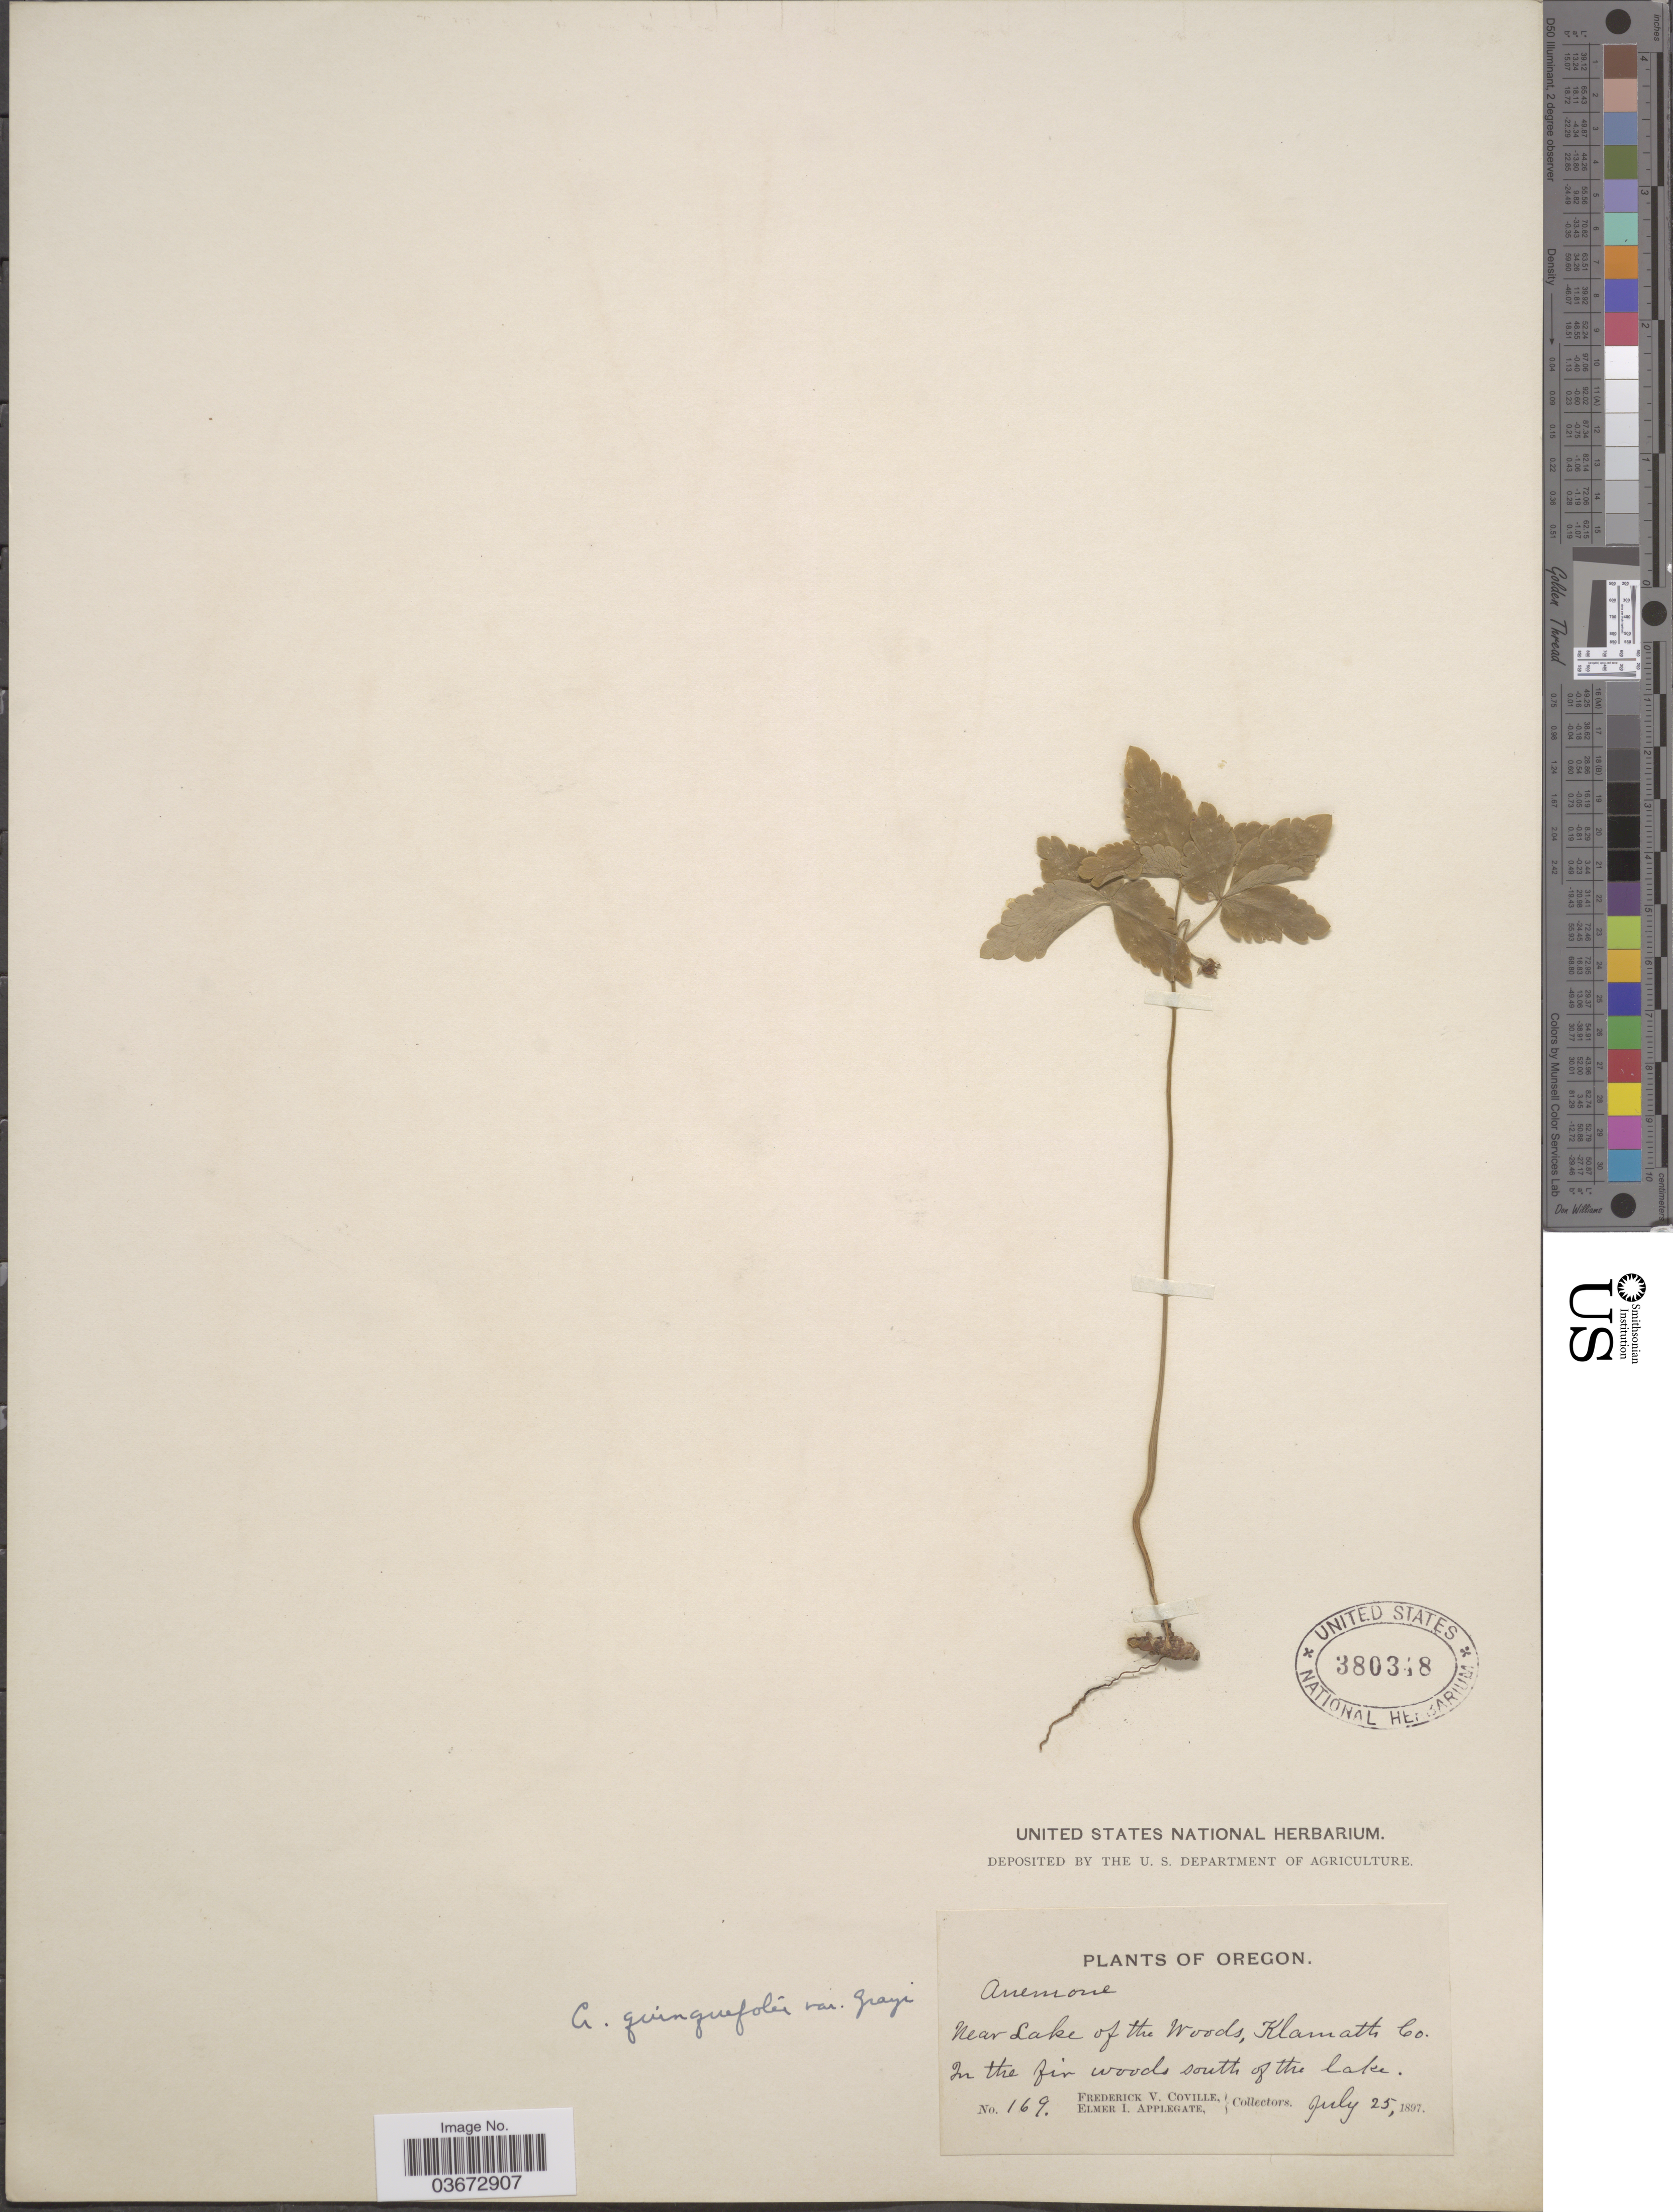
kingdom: Plantae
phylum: Tracheophyta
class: Magnoliopsida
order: Ranunculales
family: Ranunculaceae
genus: Anemone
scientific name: Anemone quinquefolia var. grayi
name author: (Behr ex Kellogg) Jeps.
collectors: F. V. Coville & E. I. Applegate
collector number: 169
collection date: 1897-07-25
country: United States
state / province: Oregon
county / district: Klamath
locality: Near Lake of the Woods, Klamath Co. In the fir woods south of the lake.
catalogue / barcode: US 380348